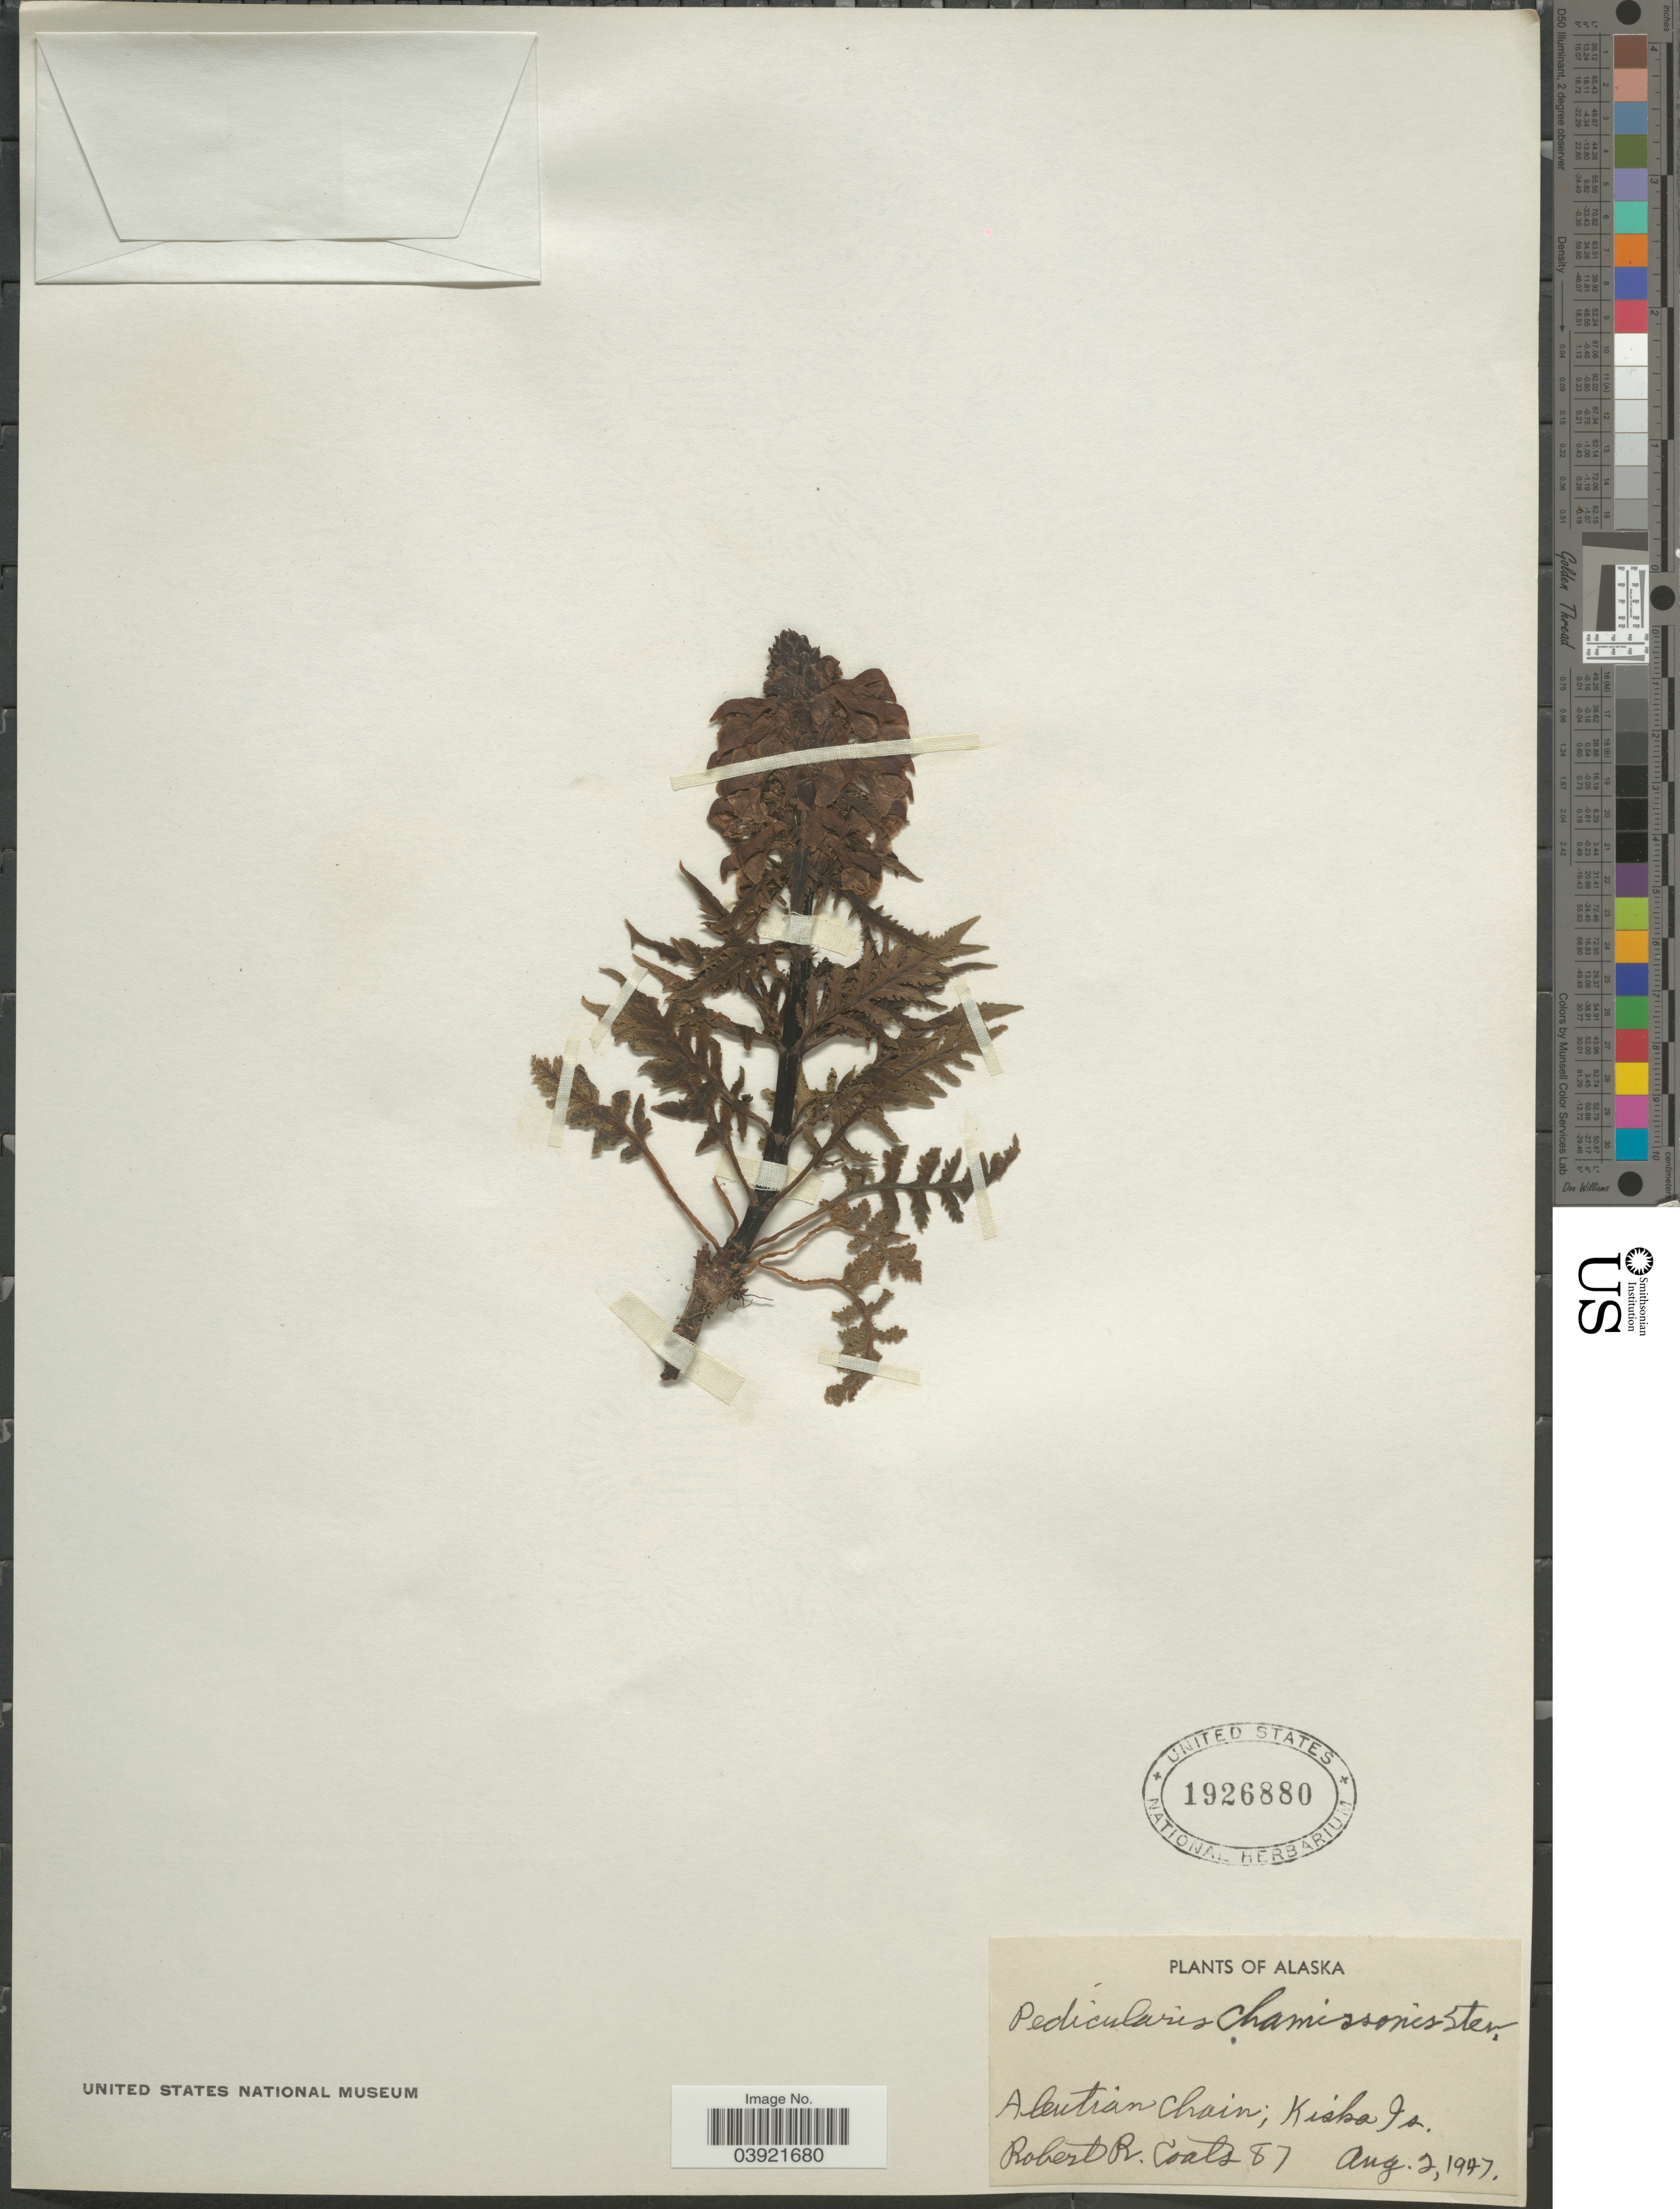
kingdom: Plantae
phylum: Tracheophyta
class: Magnoliopsida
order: Lamiales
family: Orobanchaceae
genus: Pedicularis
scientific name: Pedicularis chamissonis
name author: Steven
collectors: R. Coats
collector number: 87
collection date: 1947-08-02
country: United States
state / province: Alaska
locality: Aleutian Chain; Kiska Is.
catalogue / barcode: US 1926880